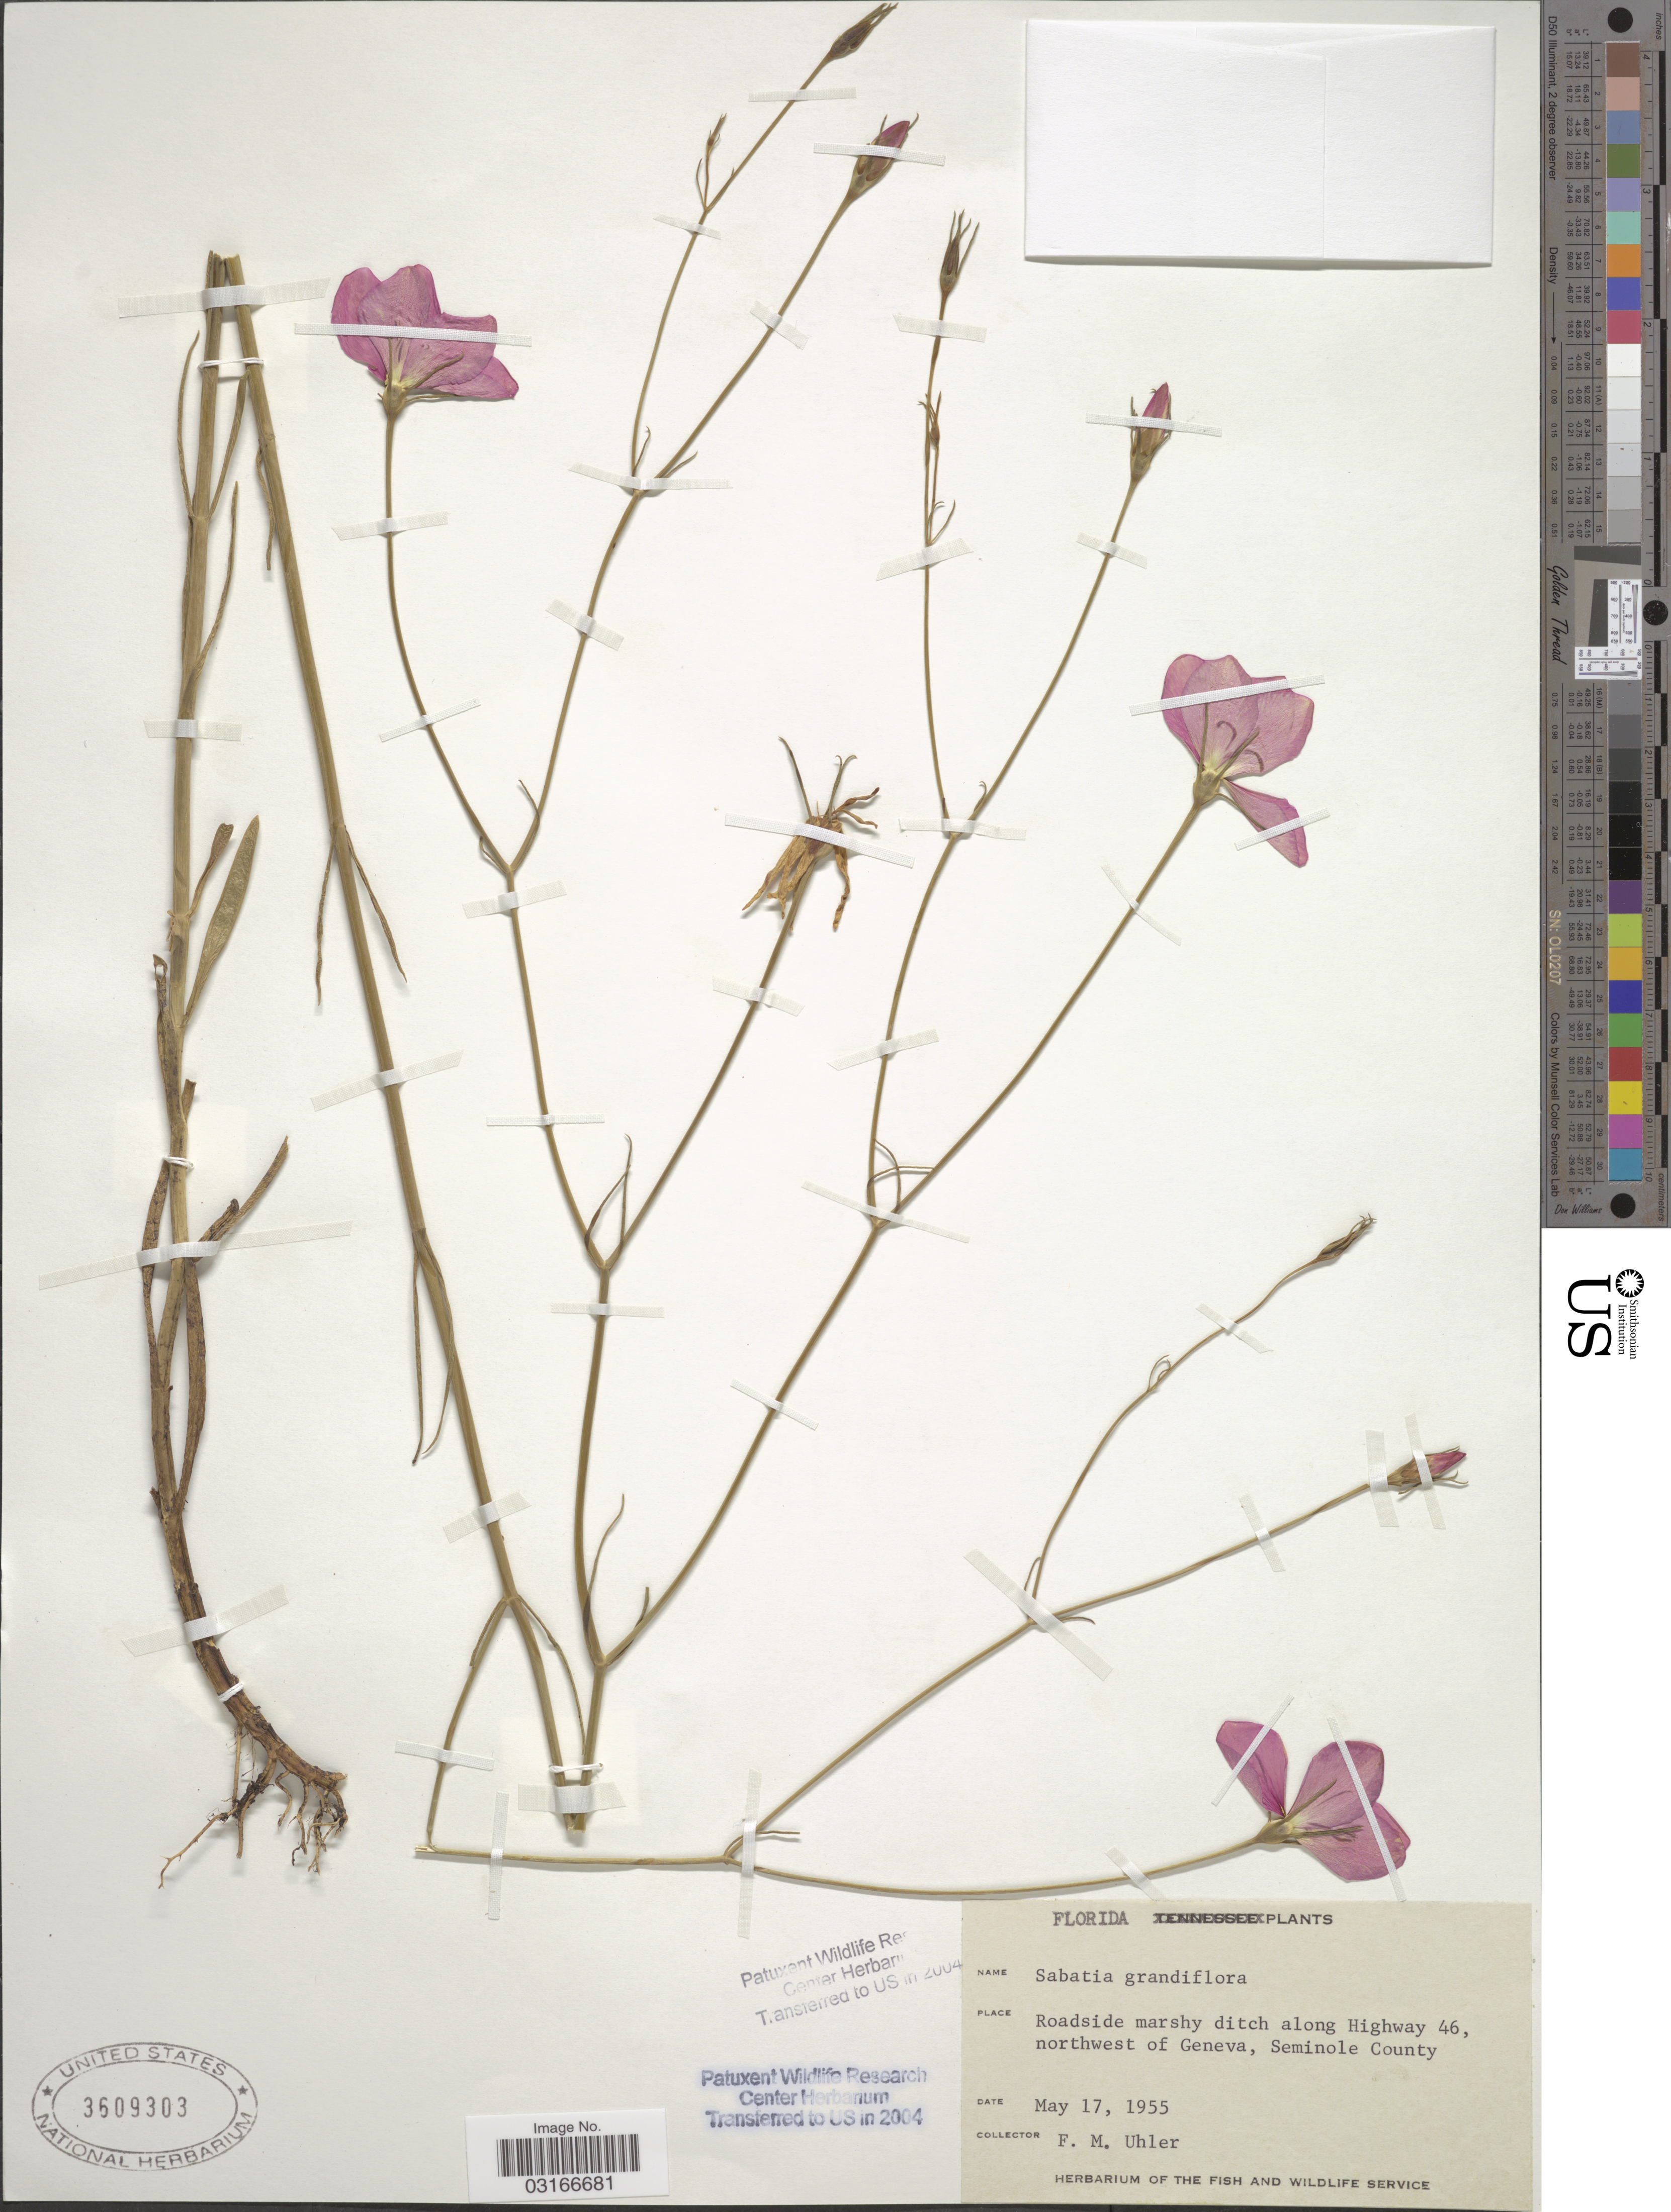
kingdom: Plantae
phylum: Tracheophyta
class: Magnoliopsida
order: Gentianales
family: Gentianaceae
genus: Sabatia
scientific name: Sabatia grandiflora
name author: (A. Gray) Small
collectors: F. M. Uhler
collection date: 1955-05-17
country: United States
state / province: Florida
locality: Roadside marshy ditch along Highway 46, northwest of Geneva, Seminole County.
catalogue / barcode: US 3609303